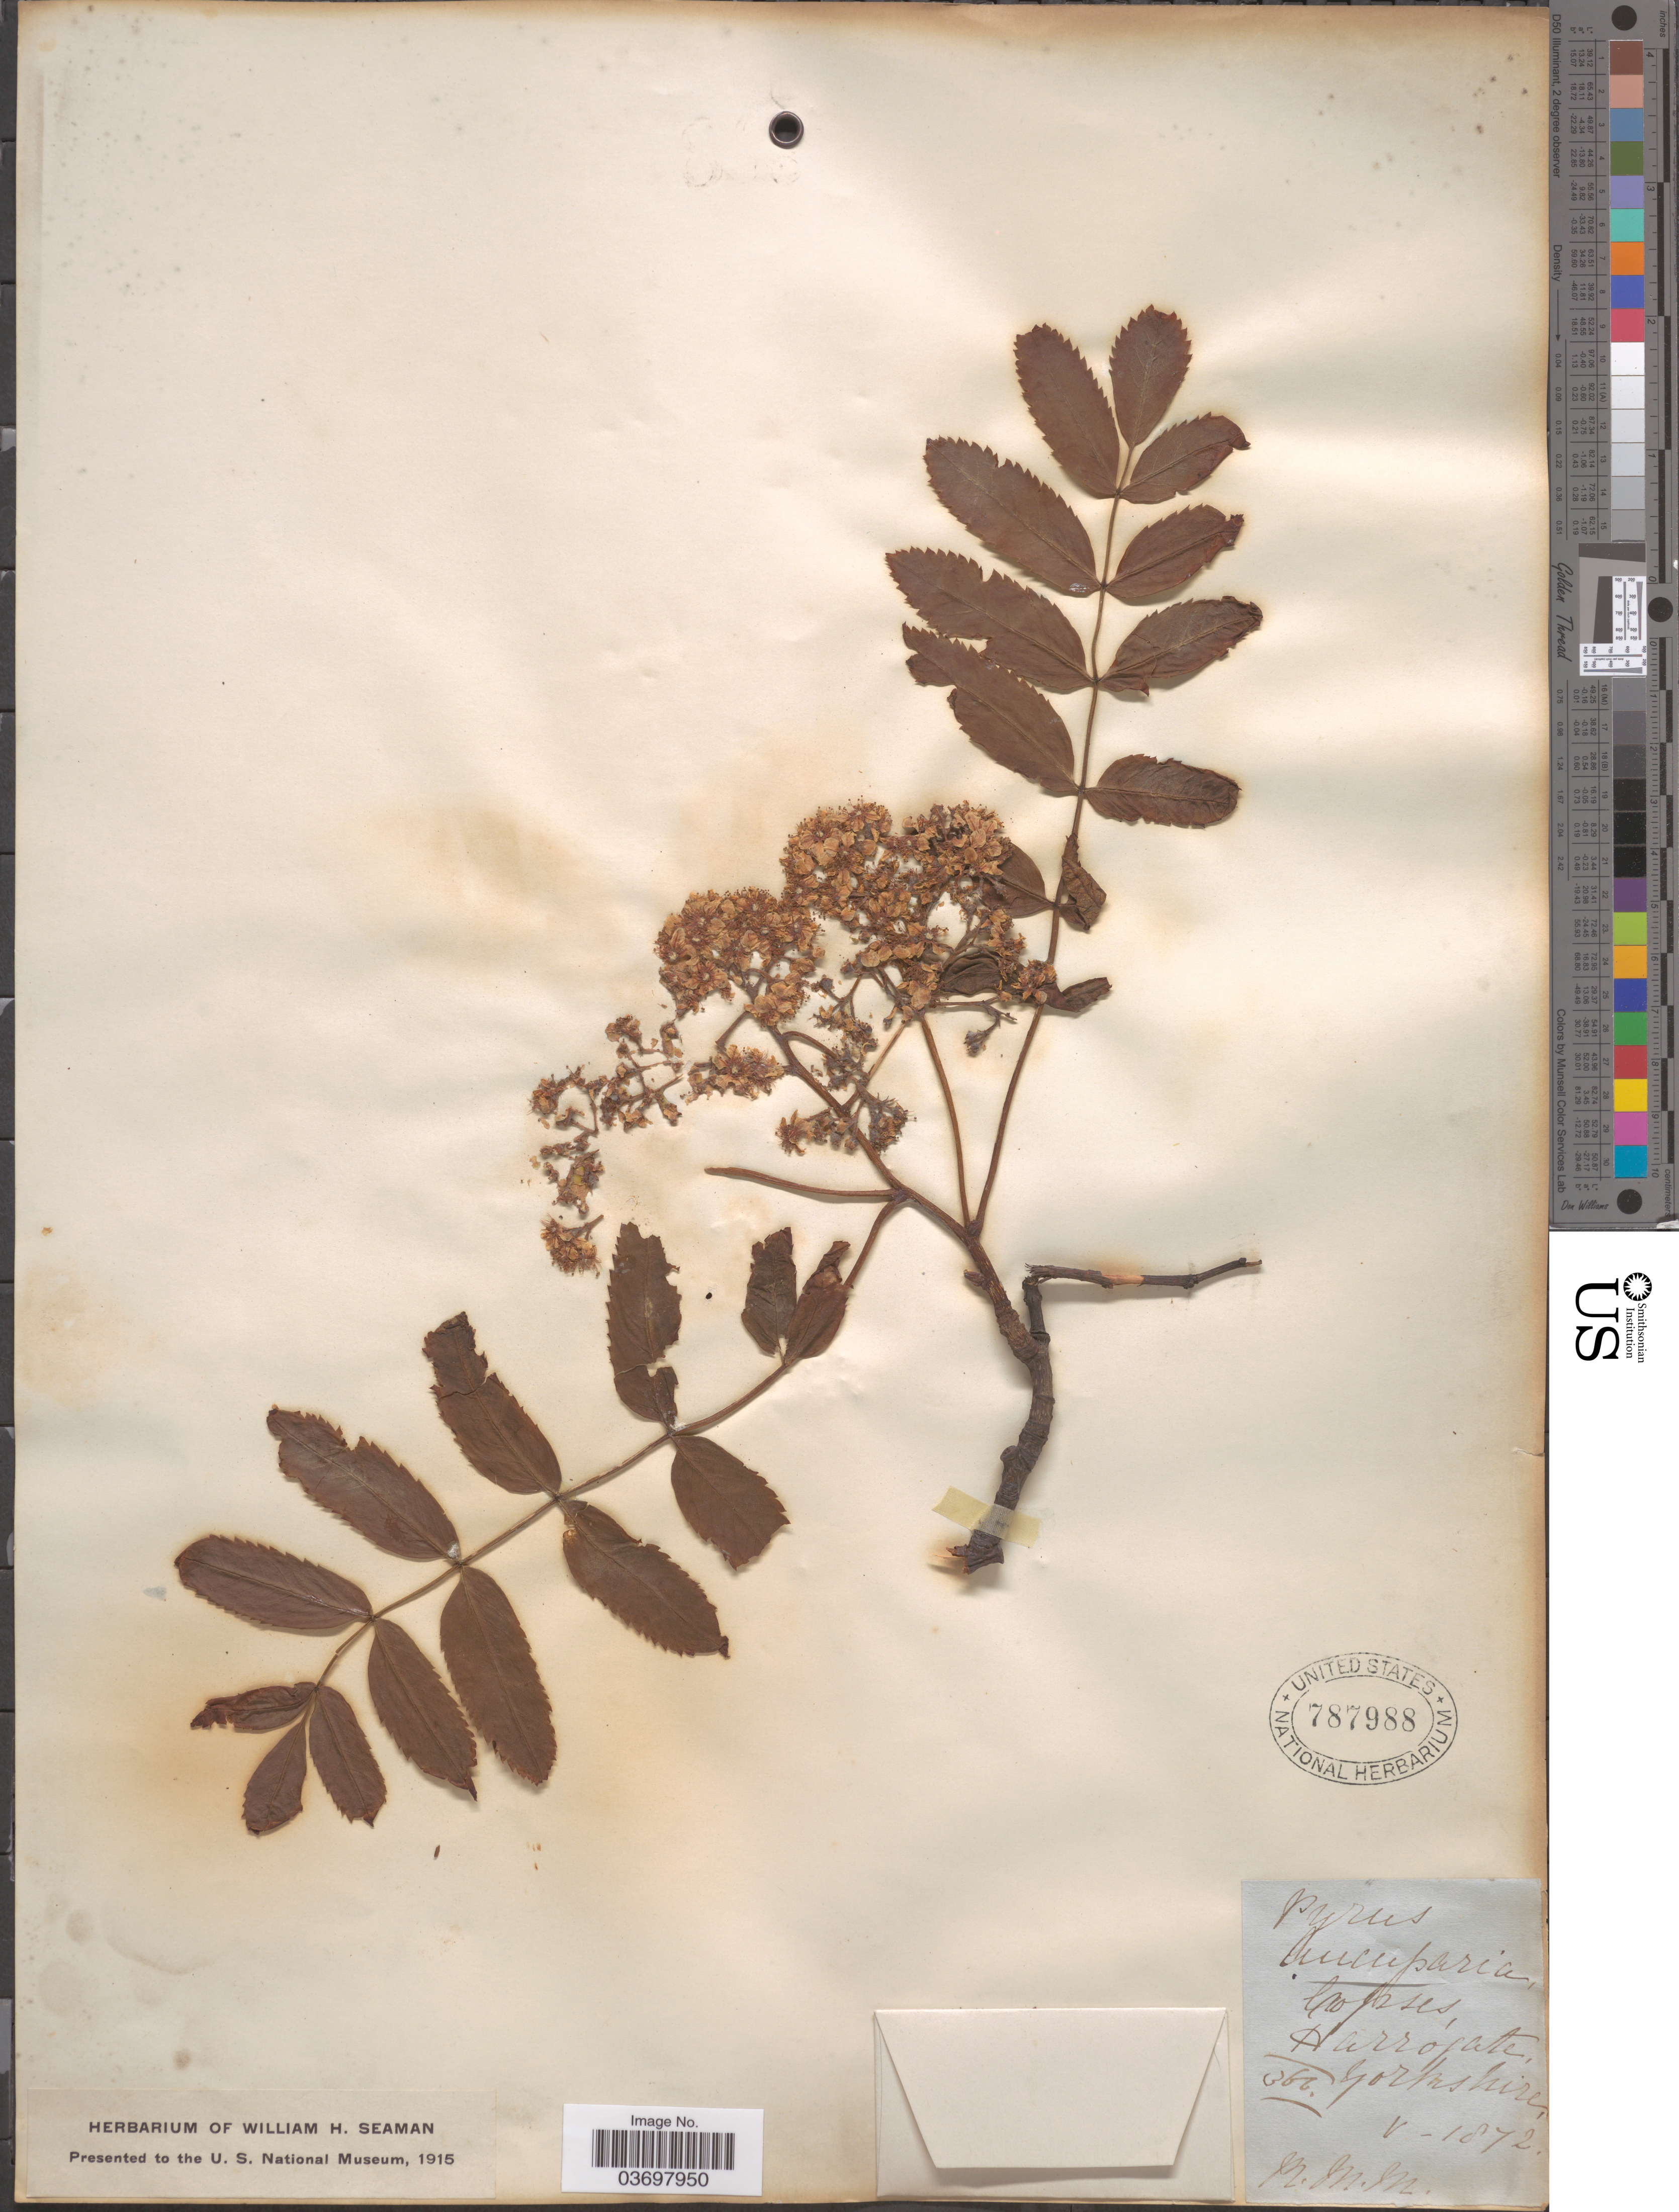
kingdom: Plantae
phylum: Tracheophyta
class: Magnoliopsida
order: Rosales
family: Rosaceae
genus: Sorbus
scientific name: Sorbus aucuparia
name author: L.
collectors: M. M. M.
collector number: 366?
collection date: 1872-05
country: United Kingdom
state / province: England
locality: Harrogate, Yorkshire.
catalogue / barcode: US 787988